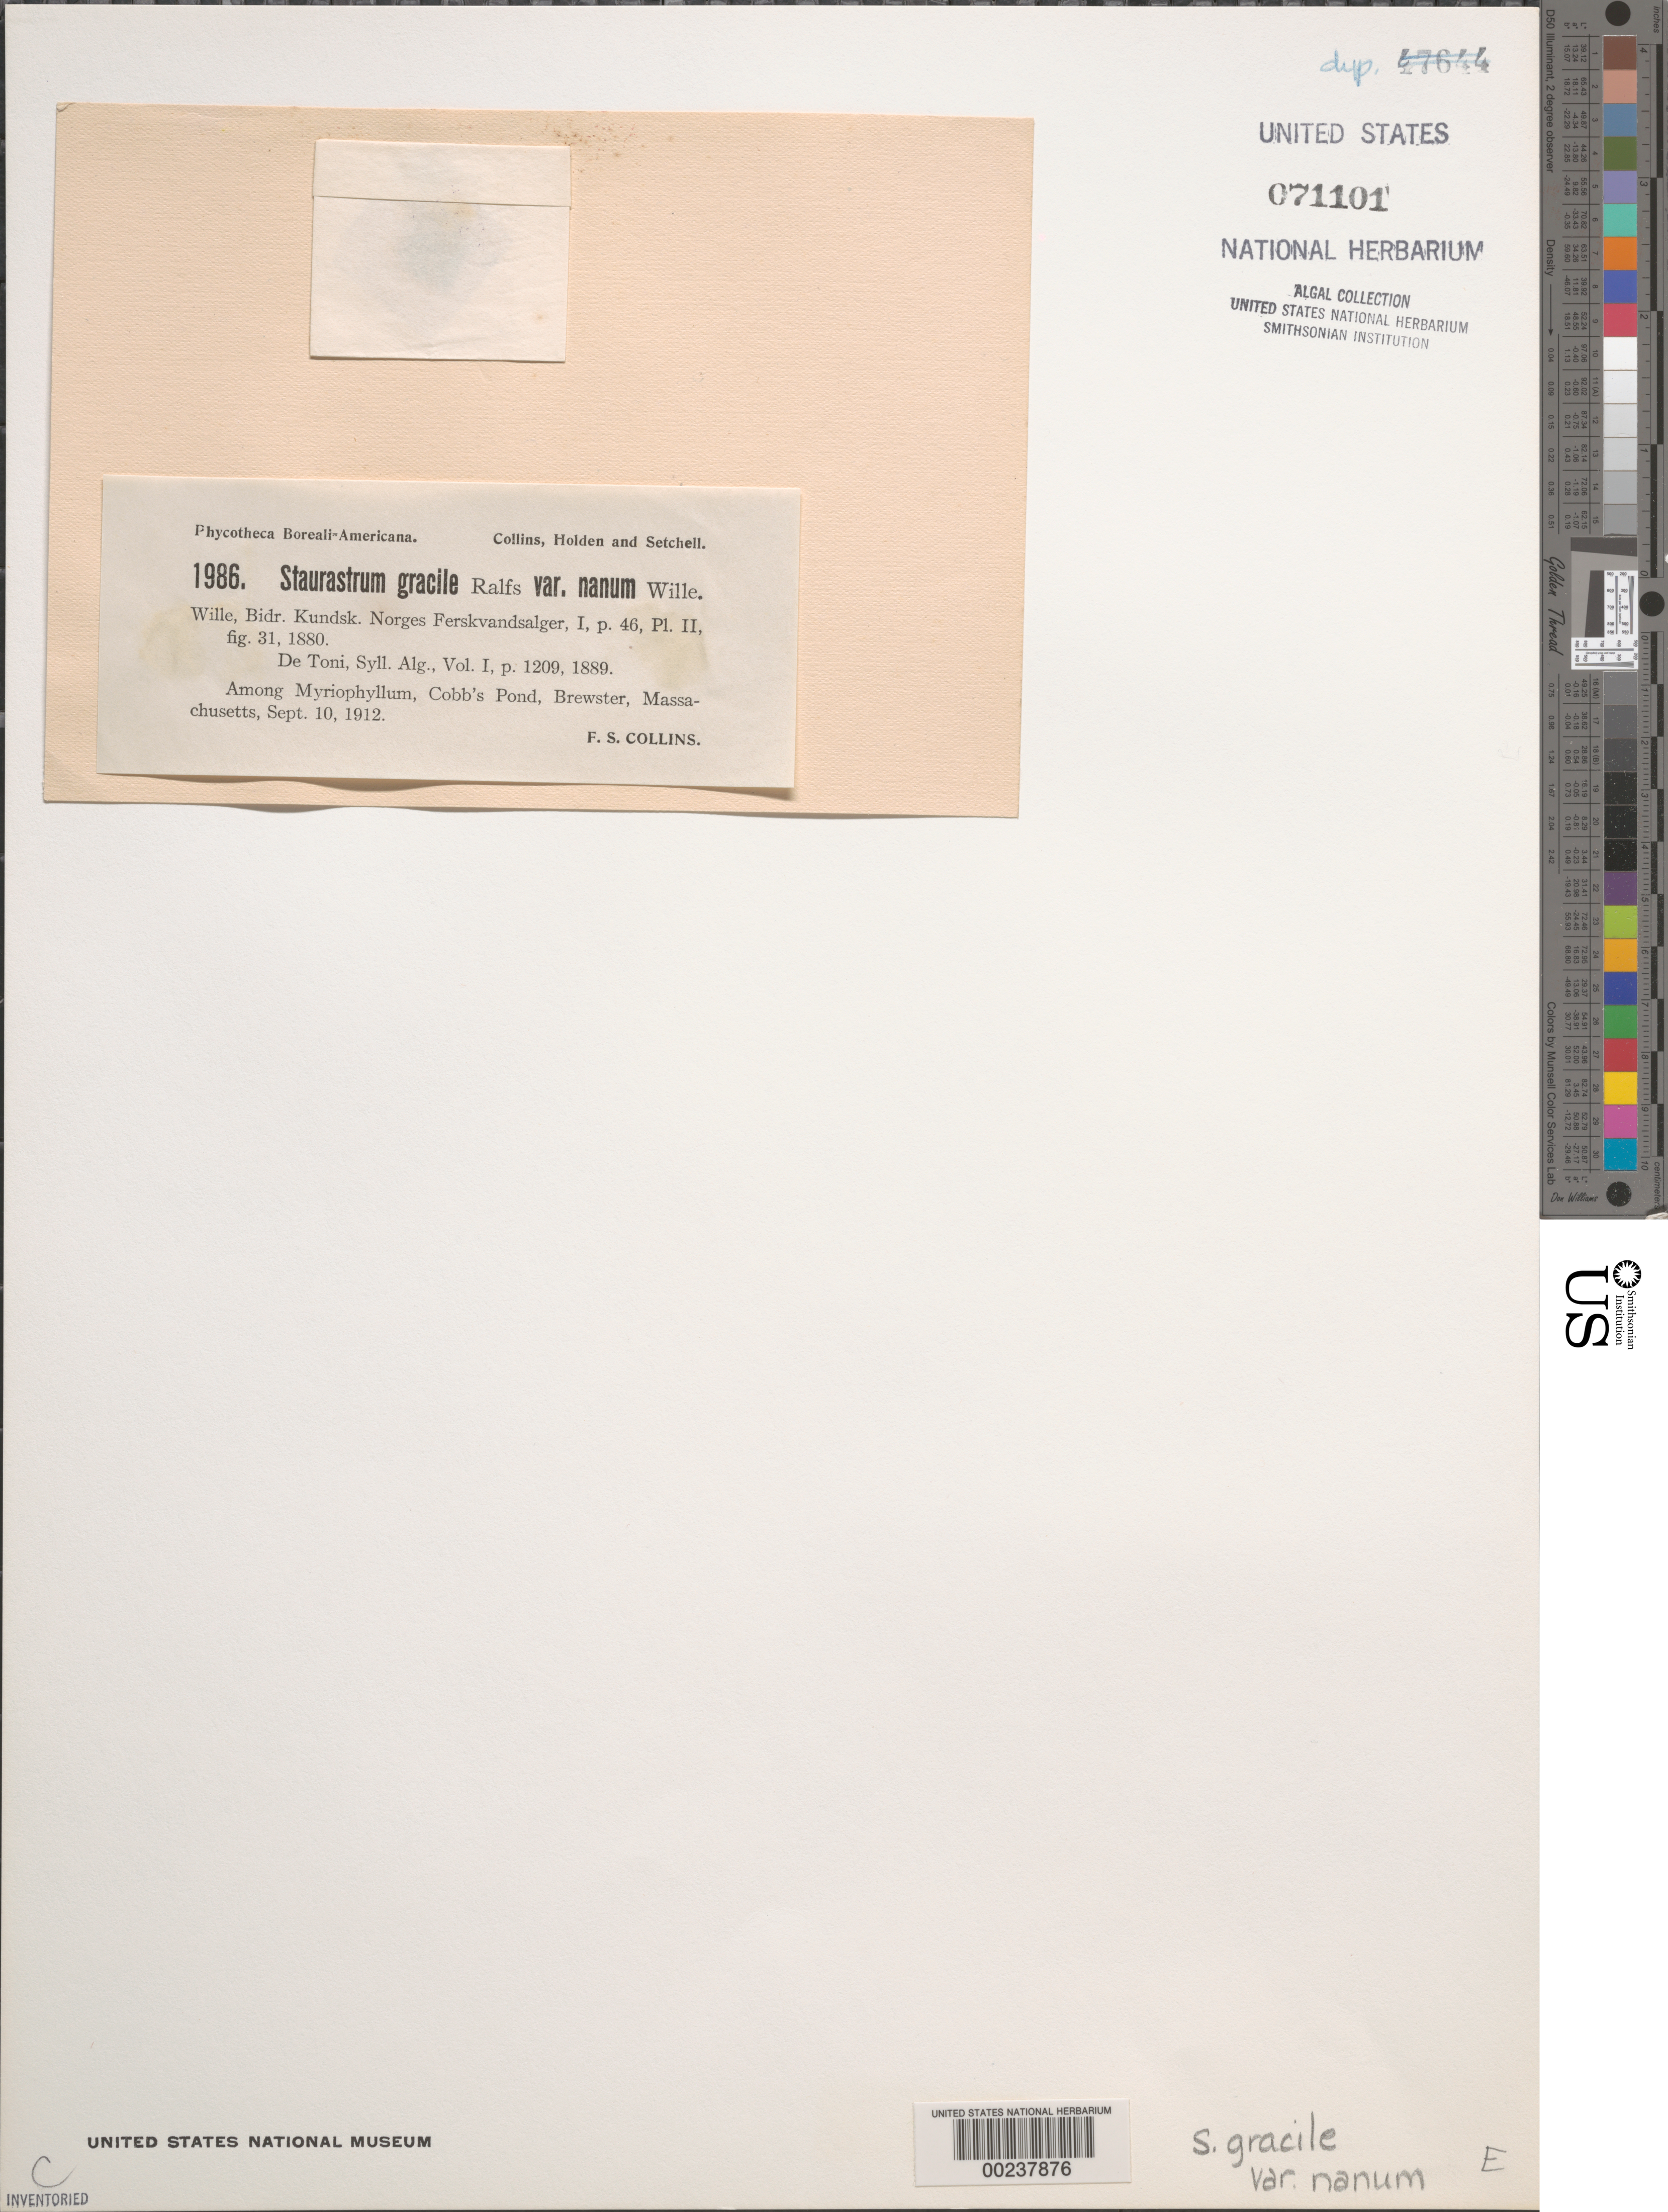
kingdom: Plantae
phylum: Charophyta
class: Zygnematophyceae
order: Zygnematales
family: Desmidiaceae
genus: Staurastrum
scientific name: Staurastrum gracile var. nanum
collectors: F. Collins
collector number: PB-A 1986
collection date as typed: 10 Sep 1912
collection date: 1912-09-10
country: United States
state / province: Massachusetts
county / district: Barnstable County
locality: Brewster, Cobb's Pond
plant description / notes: Collins, Holden & Setchell, Phycotheca Boreali-Americana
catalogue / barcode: US 71101